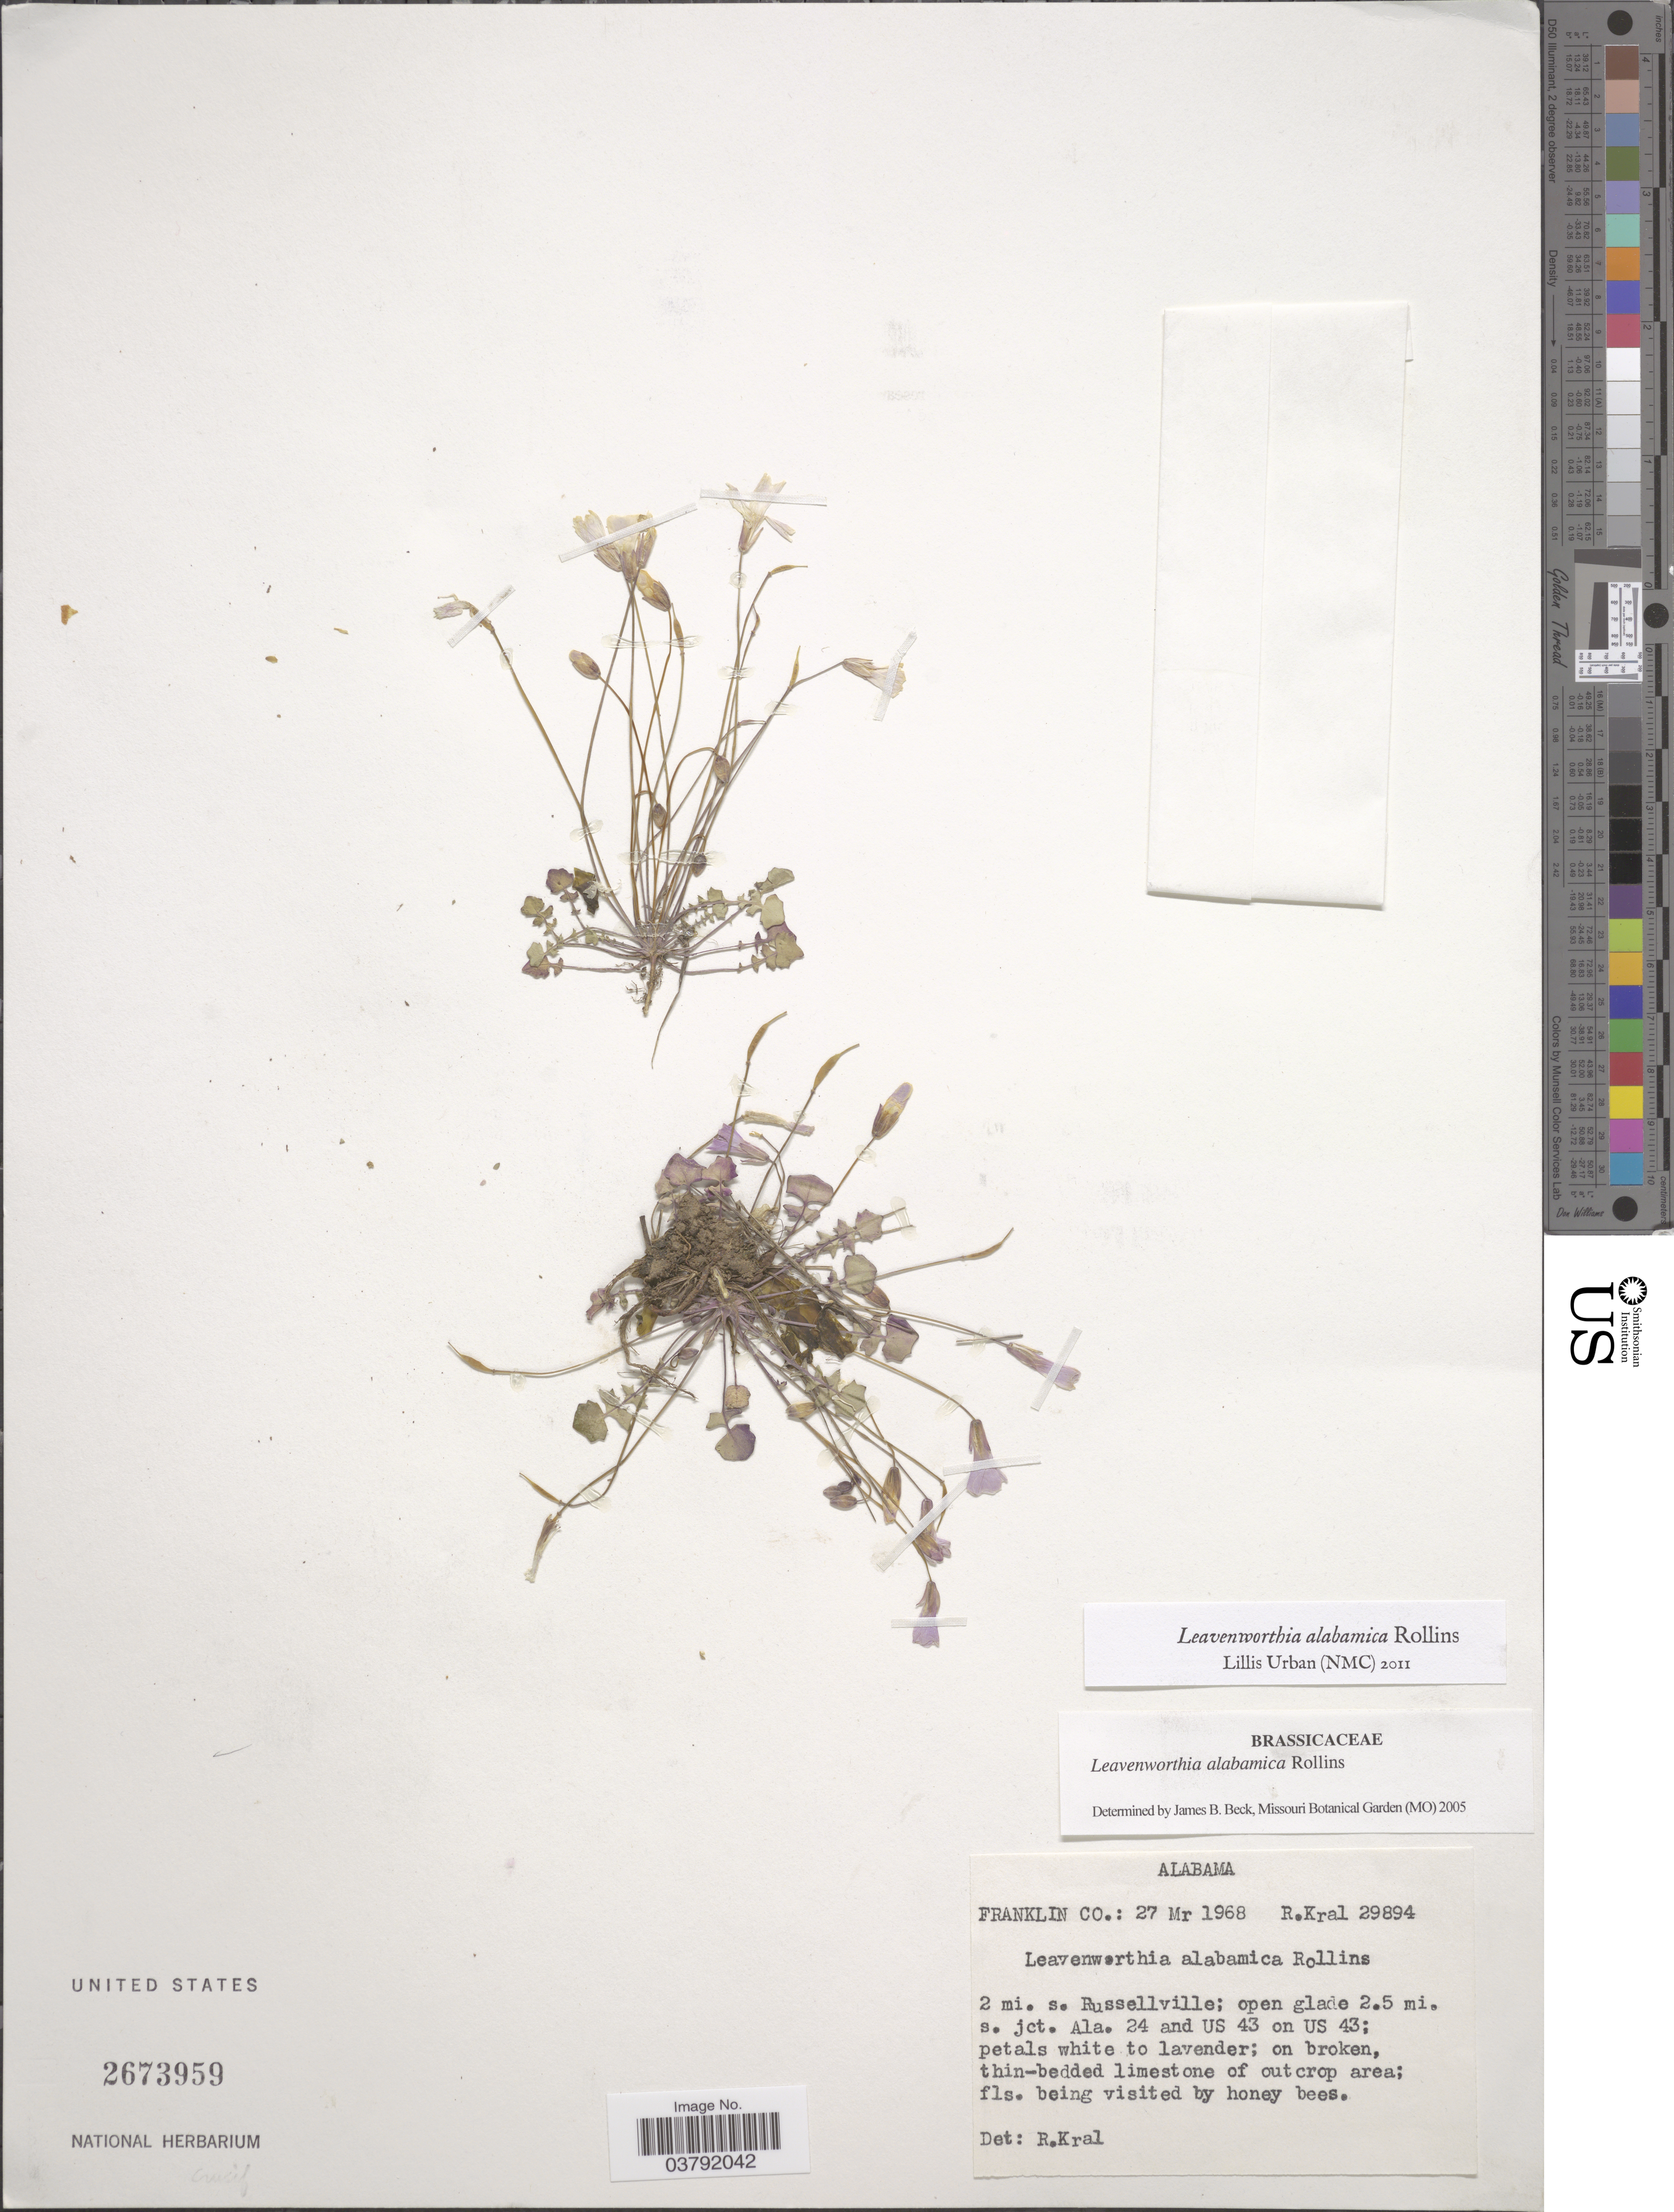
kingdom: Plantae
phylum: Tracheophyta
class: Magnoliopsida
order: Brassicales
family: Brassicaceae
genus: Leavenworthia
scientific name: Leavenworthia alabamica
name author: Rollins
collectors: R. Kral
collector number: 29894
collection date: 1968-03-27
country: United States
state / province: Alabama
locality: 2 mi. s. Russellville; open glade 2.5 mi. s. jct. Ala. 24 and US 43 on US 43.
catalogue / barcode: US 2673959